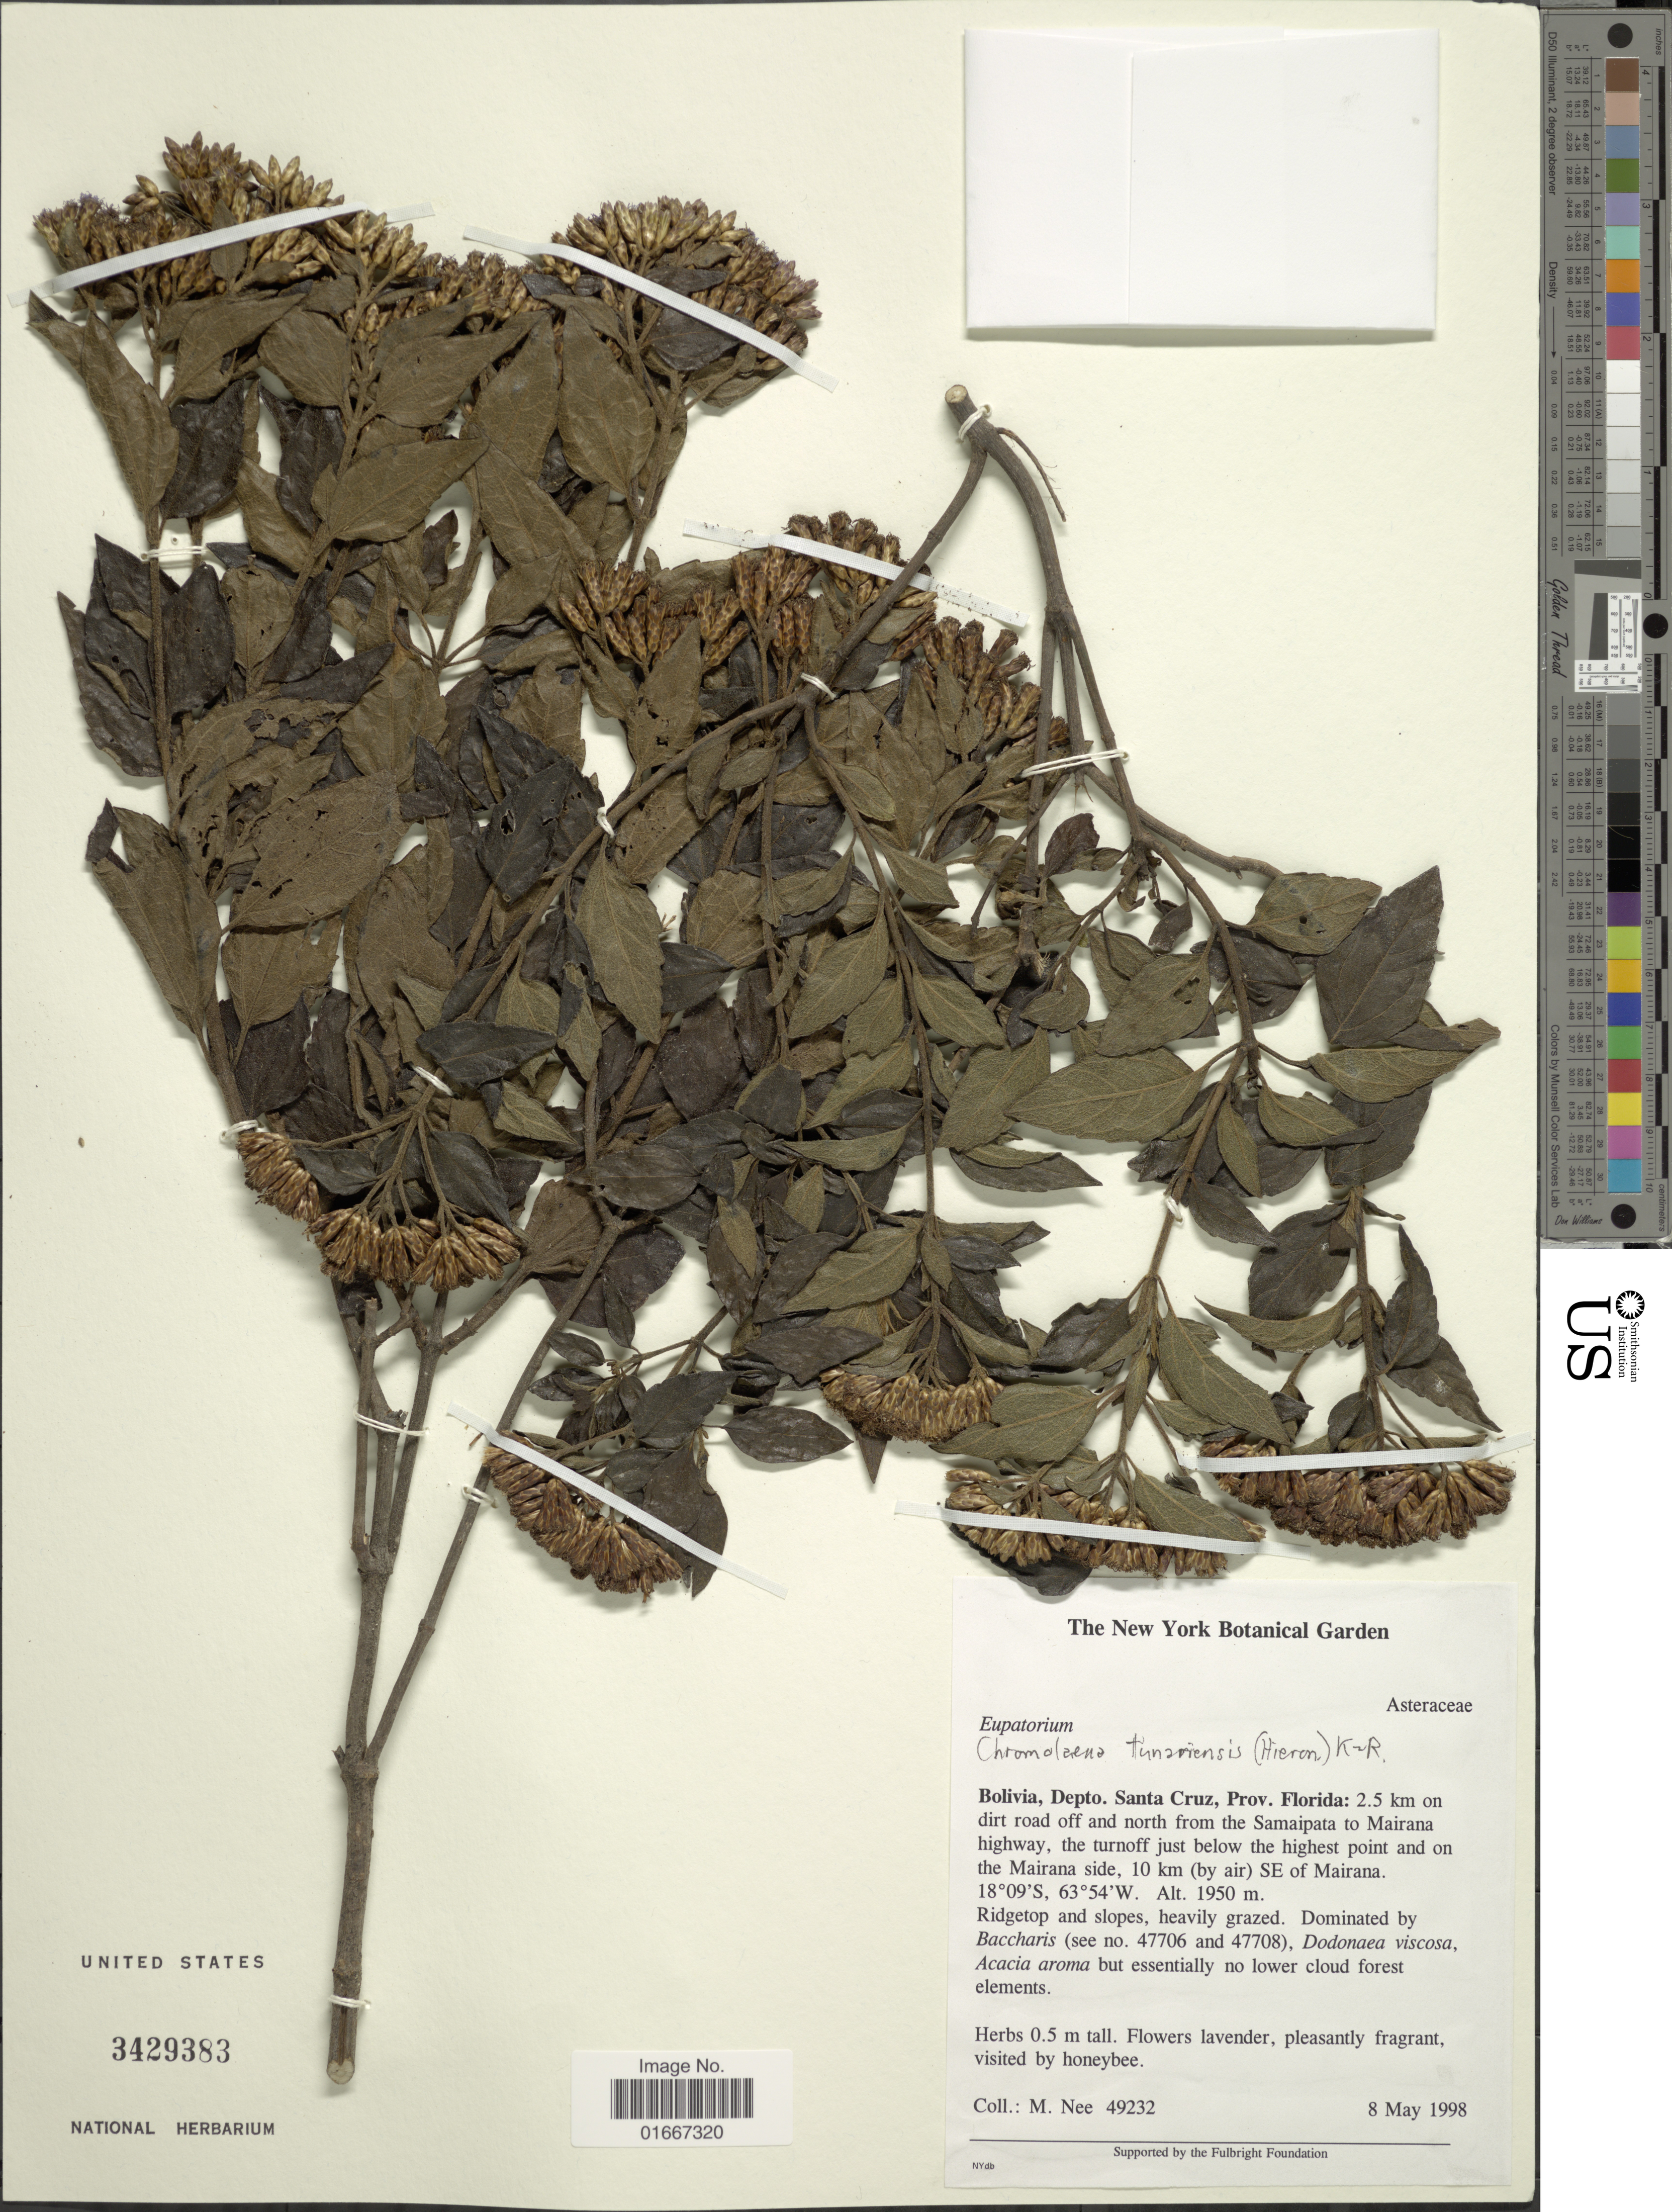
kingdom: Plantae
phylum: Tracheophyta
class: Magnoliopsida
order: Asterales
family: Asteraceae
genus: Chromolaena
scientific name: Chromolaena mallota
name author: (B.L. Rob.) R.M. King & H. Rob.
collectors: M. Nee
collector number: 49232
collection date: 1998-05-08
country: Bolivia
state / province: Santa Cruz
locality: Prov. Florida: 2.5 km on dirt road off and north from the Samaipata to Mairana highway, the turnoff just below the highest point and on the Mairana side, 10 km (by air) SE of Mairana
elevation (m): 1950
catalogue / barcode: US 3429383